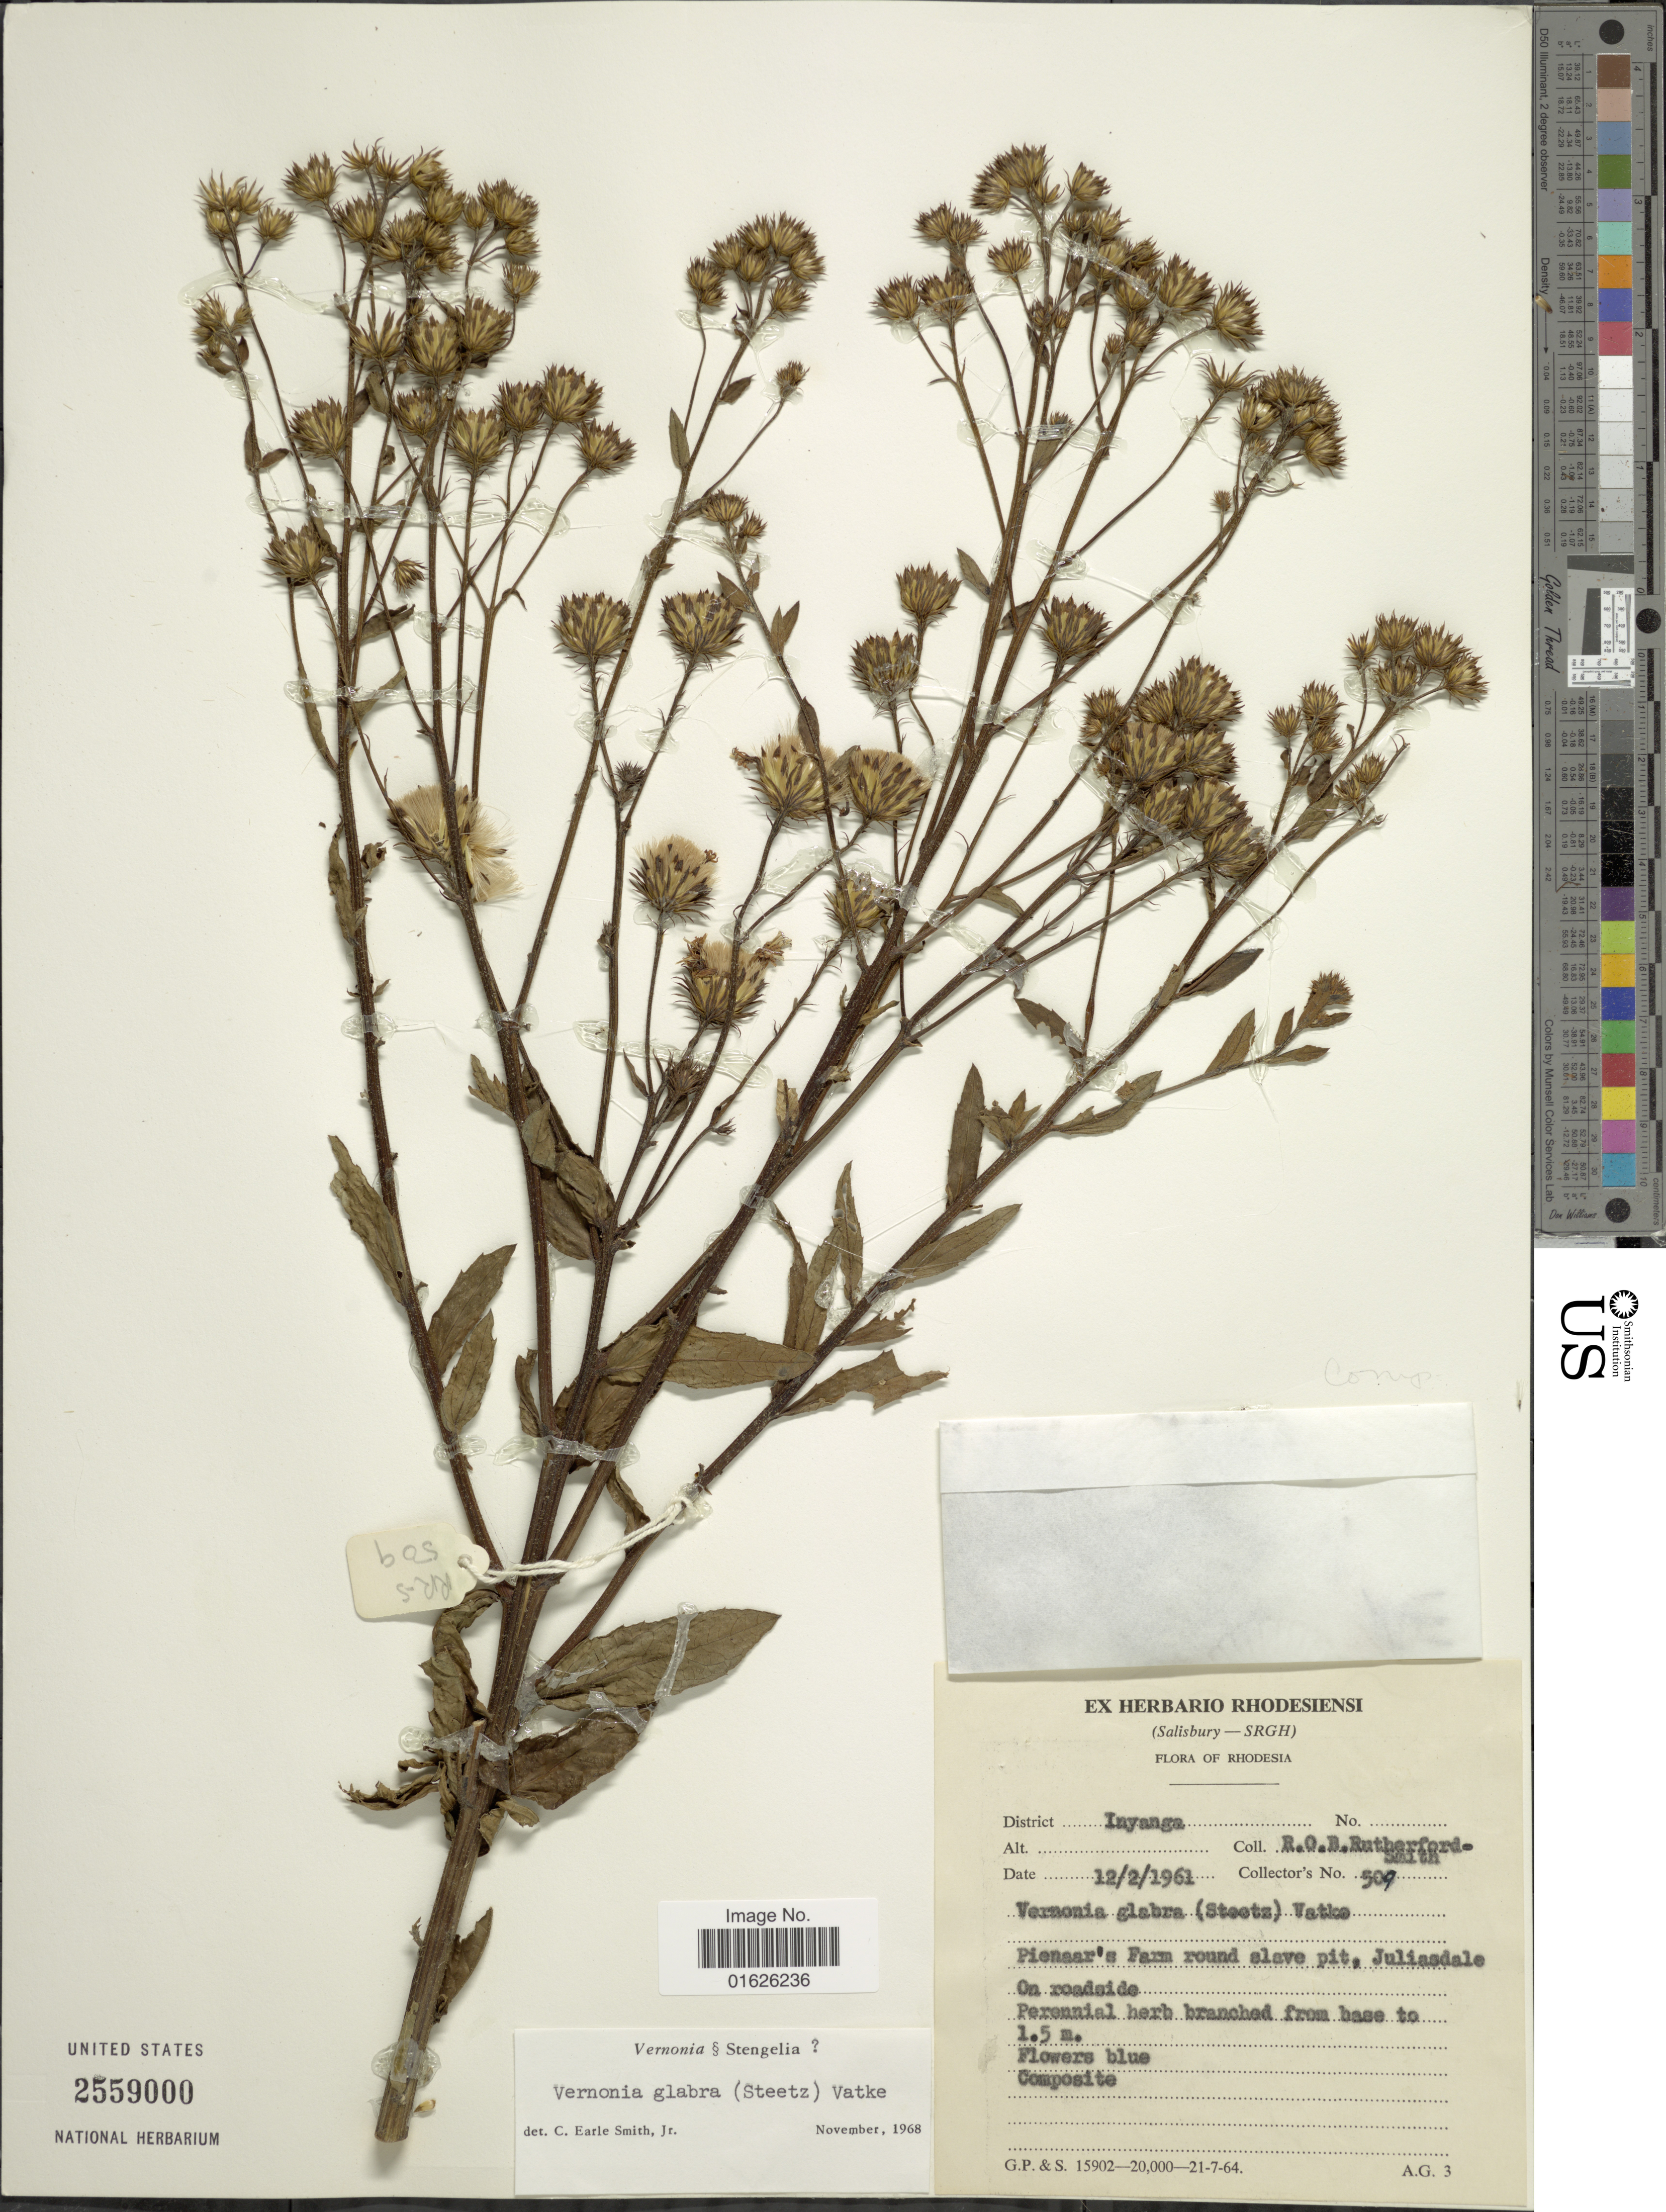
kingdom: Plantae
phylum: Tracheophyta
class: Magnoliopsida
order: Asterales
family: Asteraceae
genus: Linzia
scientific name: Linzia glabra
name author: Steetz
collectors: R. Rutherford-Smith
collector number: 509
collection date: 1961-02-12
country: Zimbabwe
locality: Rhodesia, District Inyanga, Pienaar's Farm round alave pit, Juliasdale, on roadside.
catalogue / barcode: US 2559000